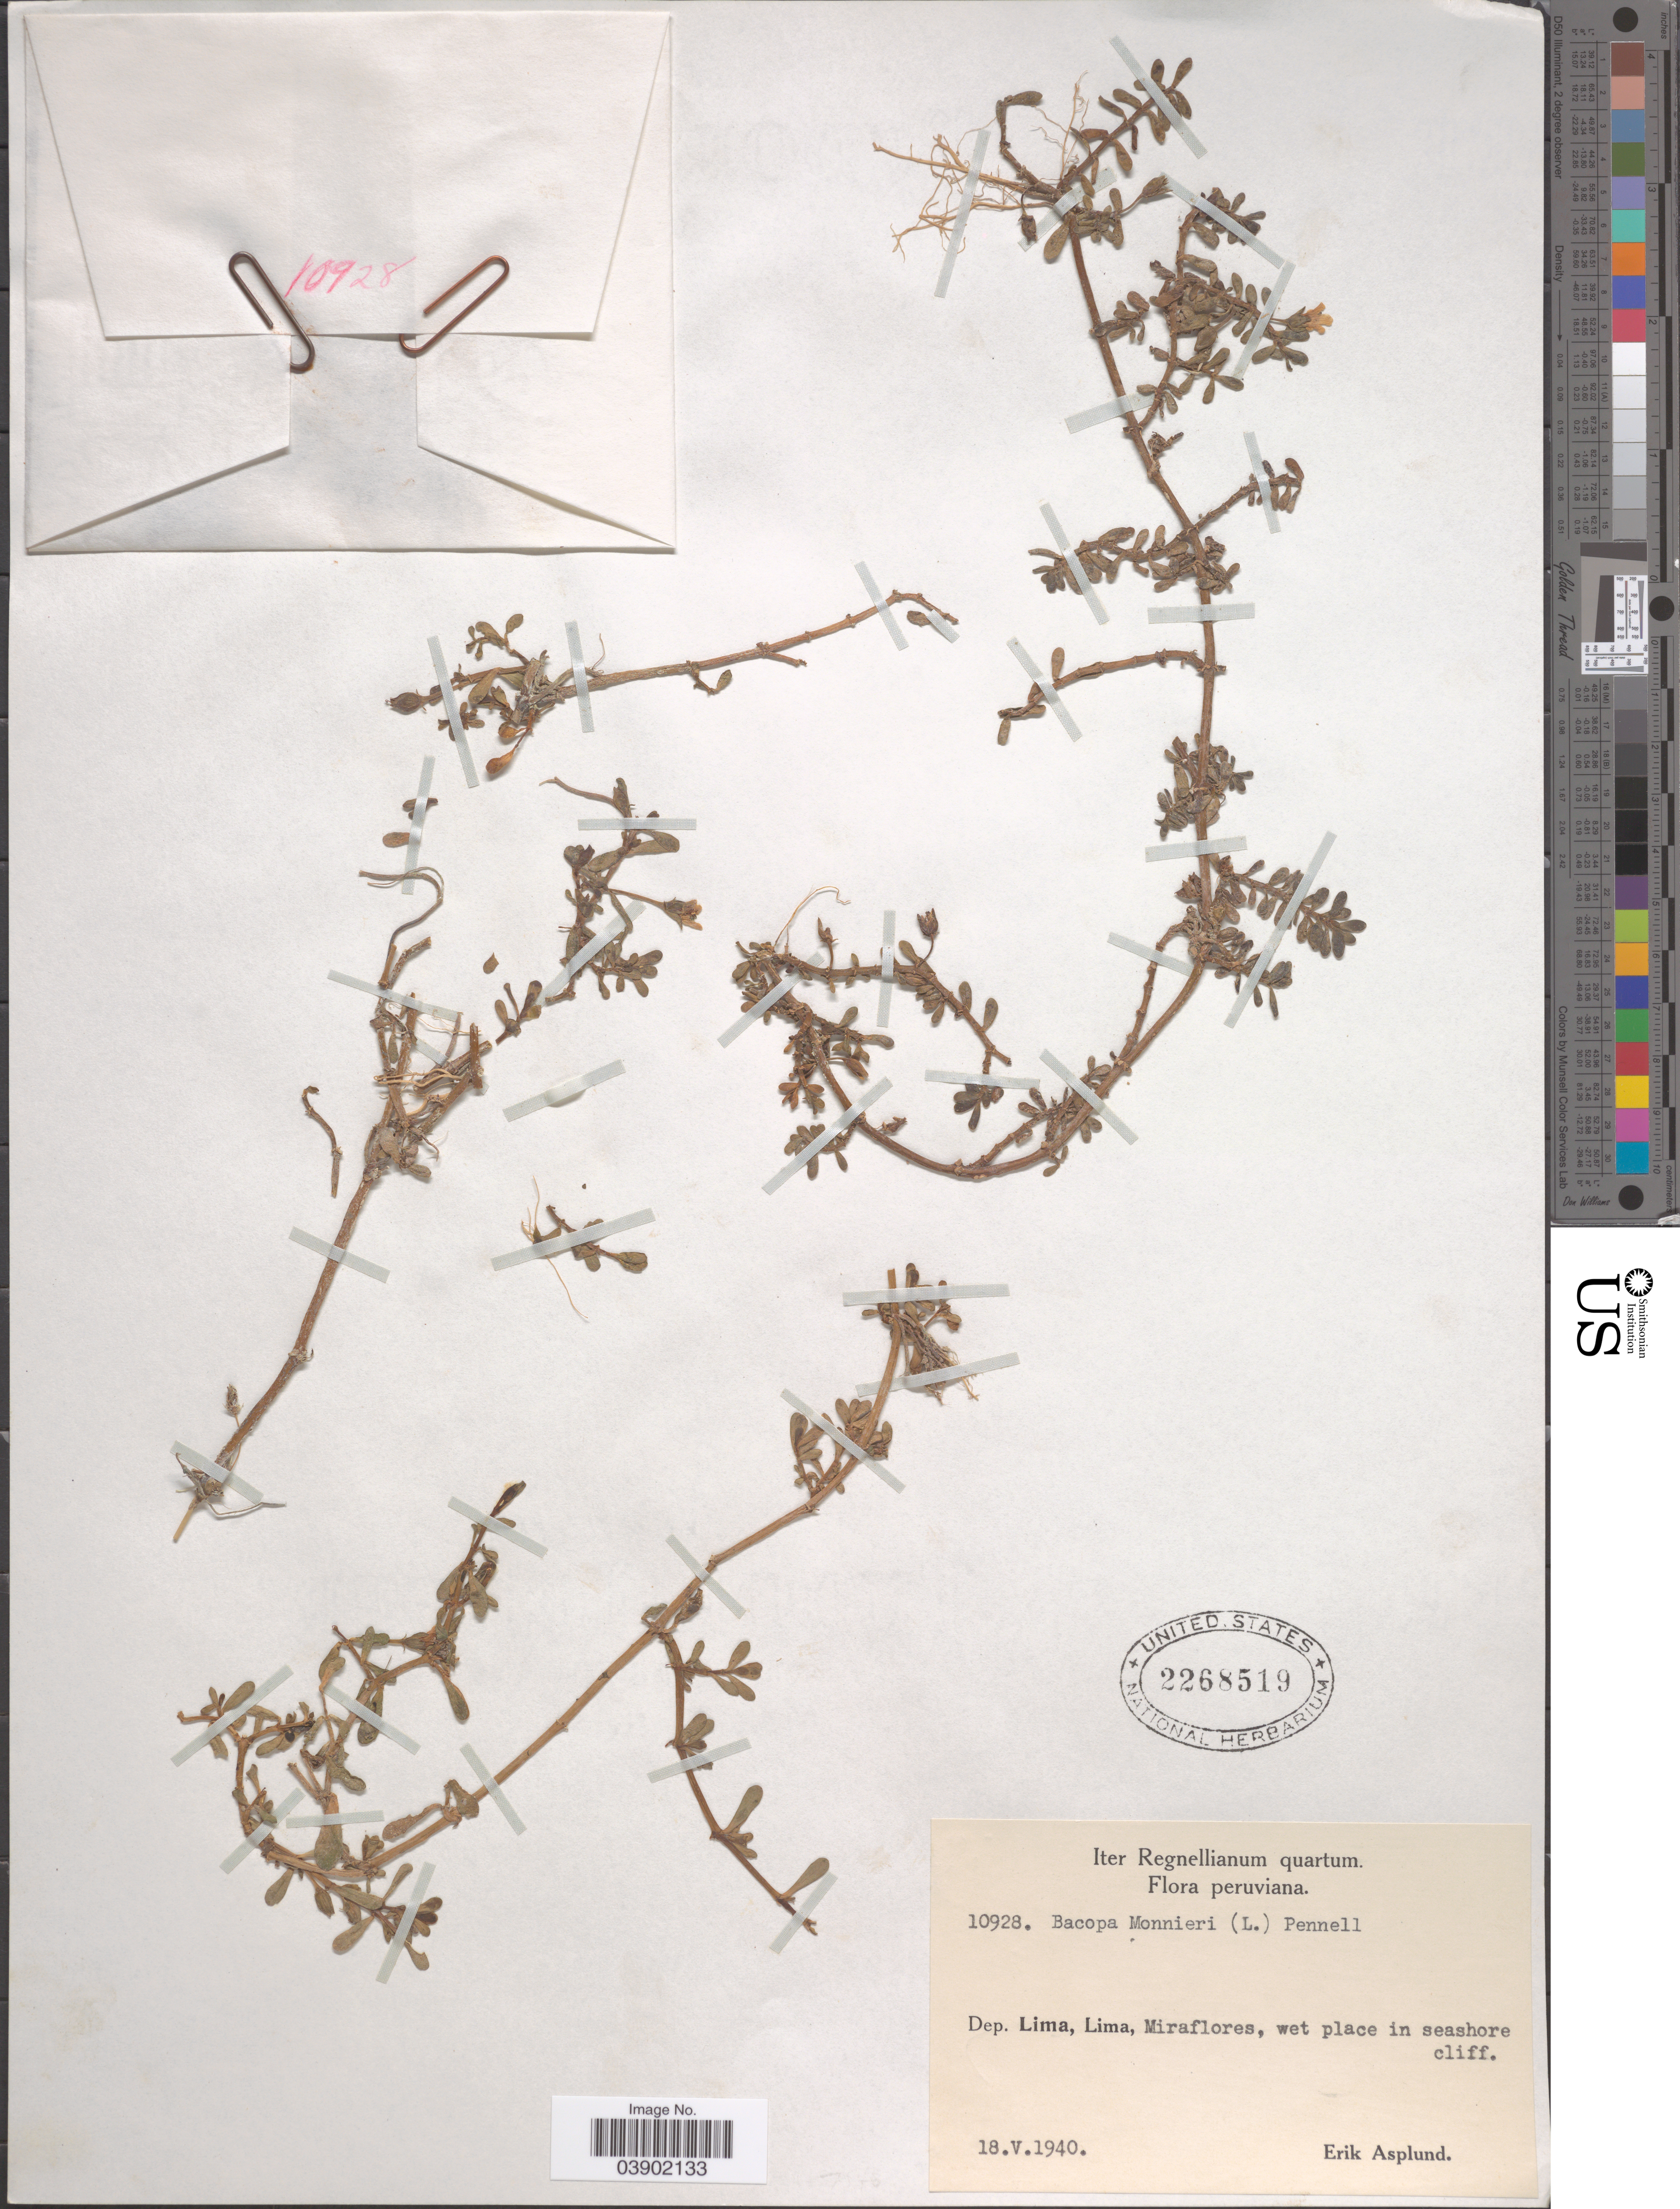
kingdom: Plantae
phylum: Tracheophyta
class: Magnoliopsida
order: Lamiales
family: Plantaginaceae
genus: Bacopa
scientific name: Bacopa monnieri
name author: (L.) Pennell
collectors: E. Asplund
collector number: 10928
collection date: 1940-05-18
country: Peru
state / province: Lima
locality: Dep. Lima, Miraflores.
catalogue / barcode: US 2268519